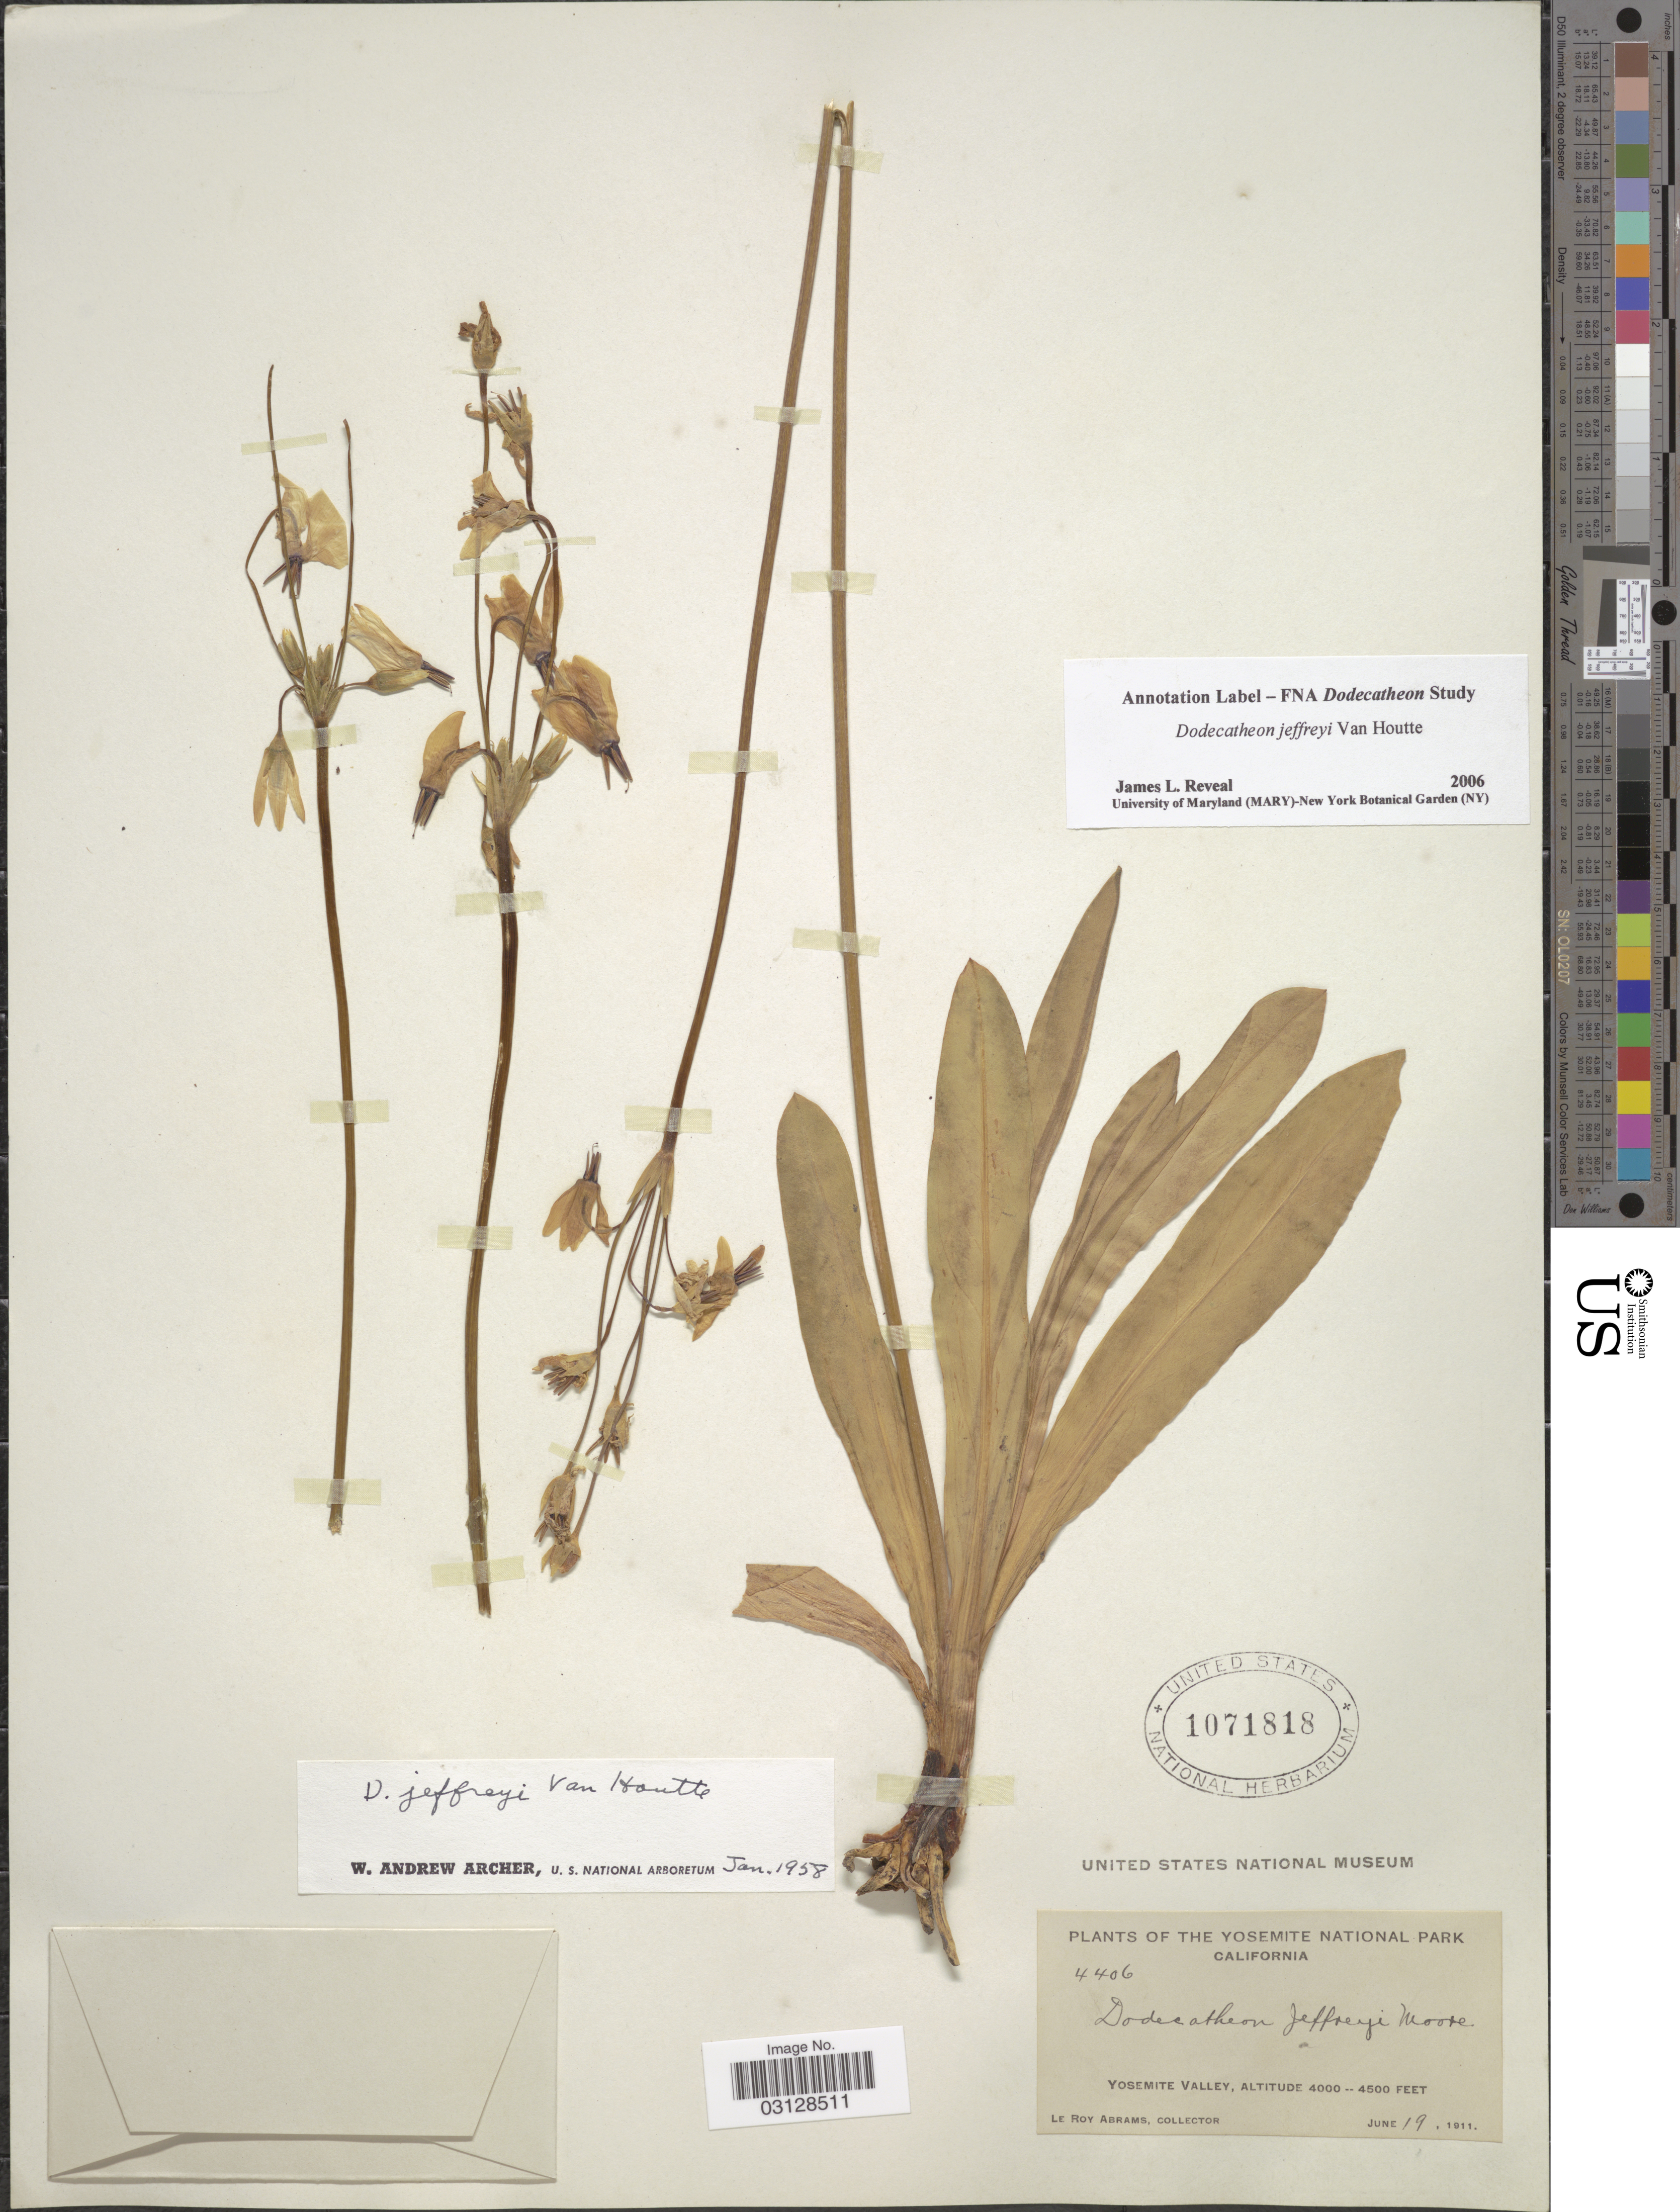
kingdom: Plantae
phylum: Tracheophyta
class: Magnoliopsida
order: Ericales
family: Primulaceae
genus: Dodecatheon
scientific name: Dodecatheon jeffreyi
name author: Van Houtte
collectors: L. Abrams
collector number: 4406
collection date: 1911-06-19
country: United States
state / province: California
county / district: Mariposa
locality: The Yosemite National Park. Yosemite Valley.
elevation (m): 1219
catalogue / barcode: US 1071818